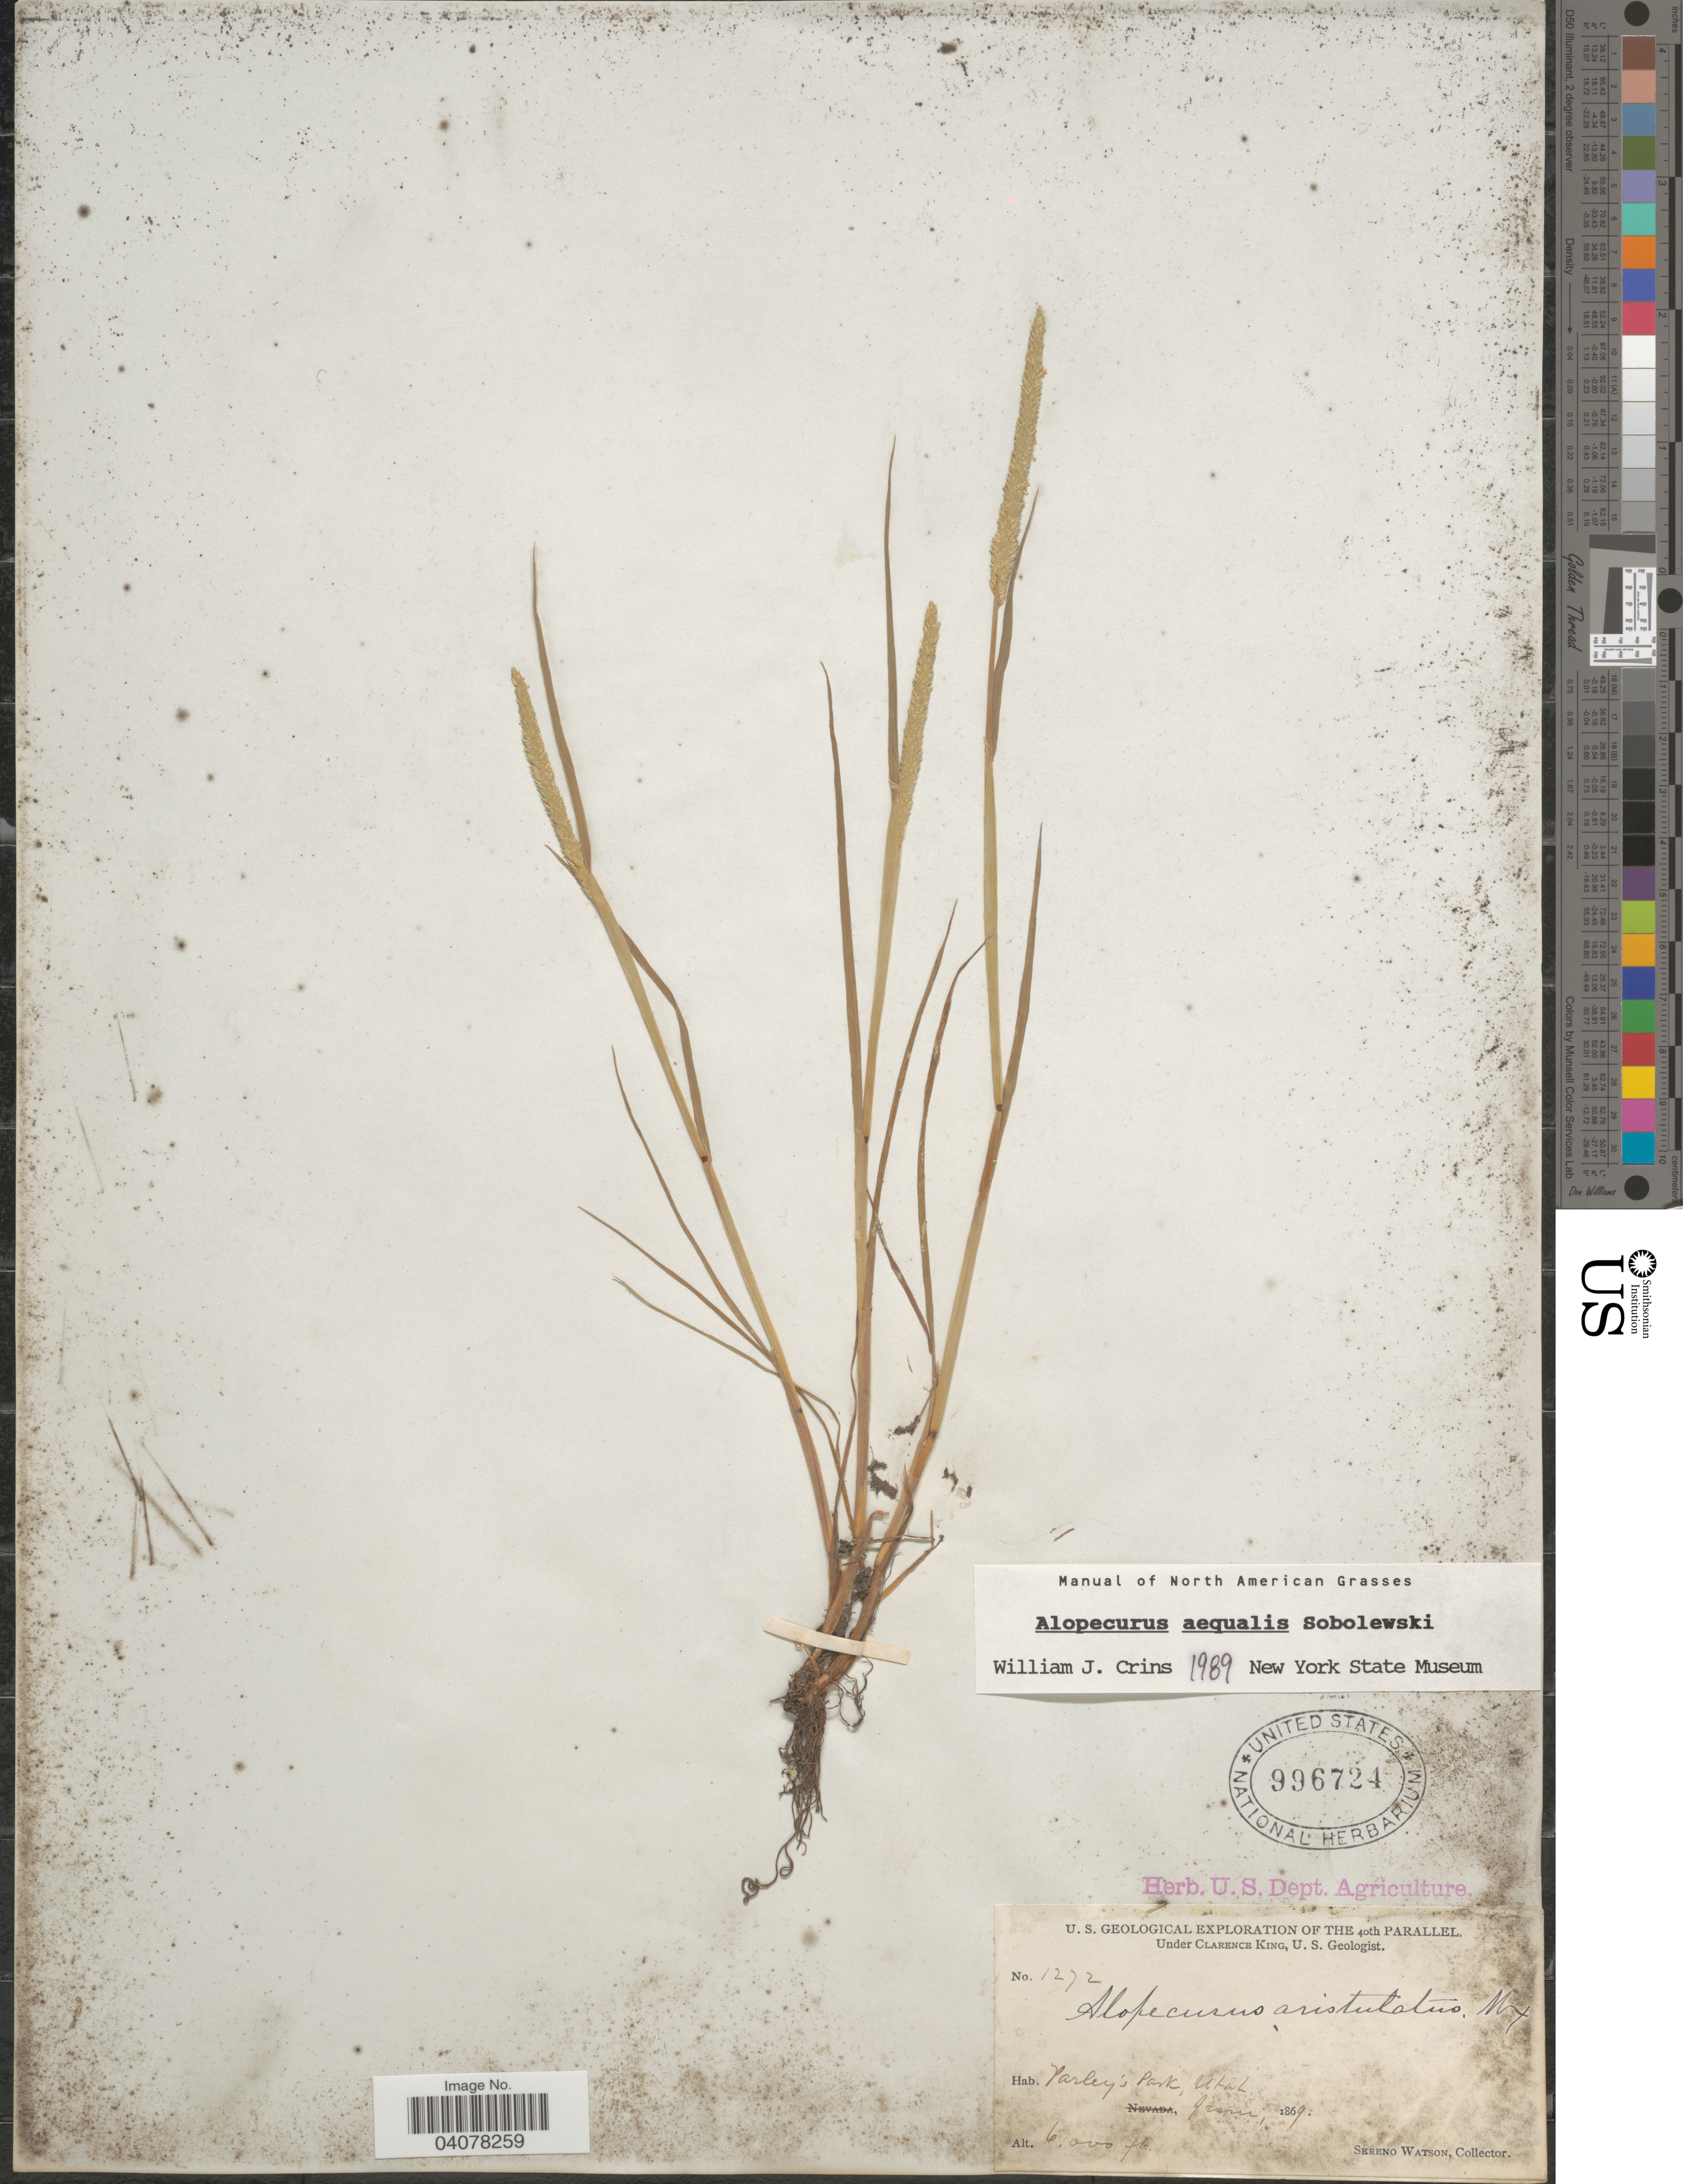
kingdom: Plantae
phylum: Tracheophyta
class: Liliopsida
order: Poales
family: Poaceae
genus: Alopecurus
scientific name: Alopecurus aequalis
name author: Sobol.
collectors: S. Watson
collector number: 1272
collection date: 1869-06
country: United States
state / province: Utah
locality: U. S. Geological Exploration of the 40th Parallel. Parley's Park.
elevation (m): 1829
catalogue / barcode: US 996724